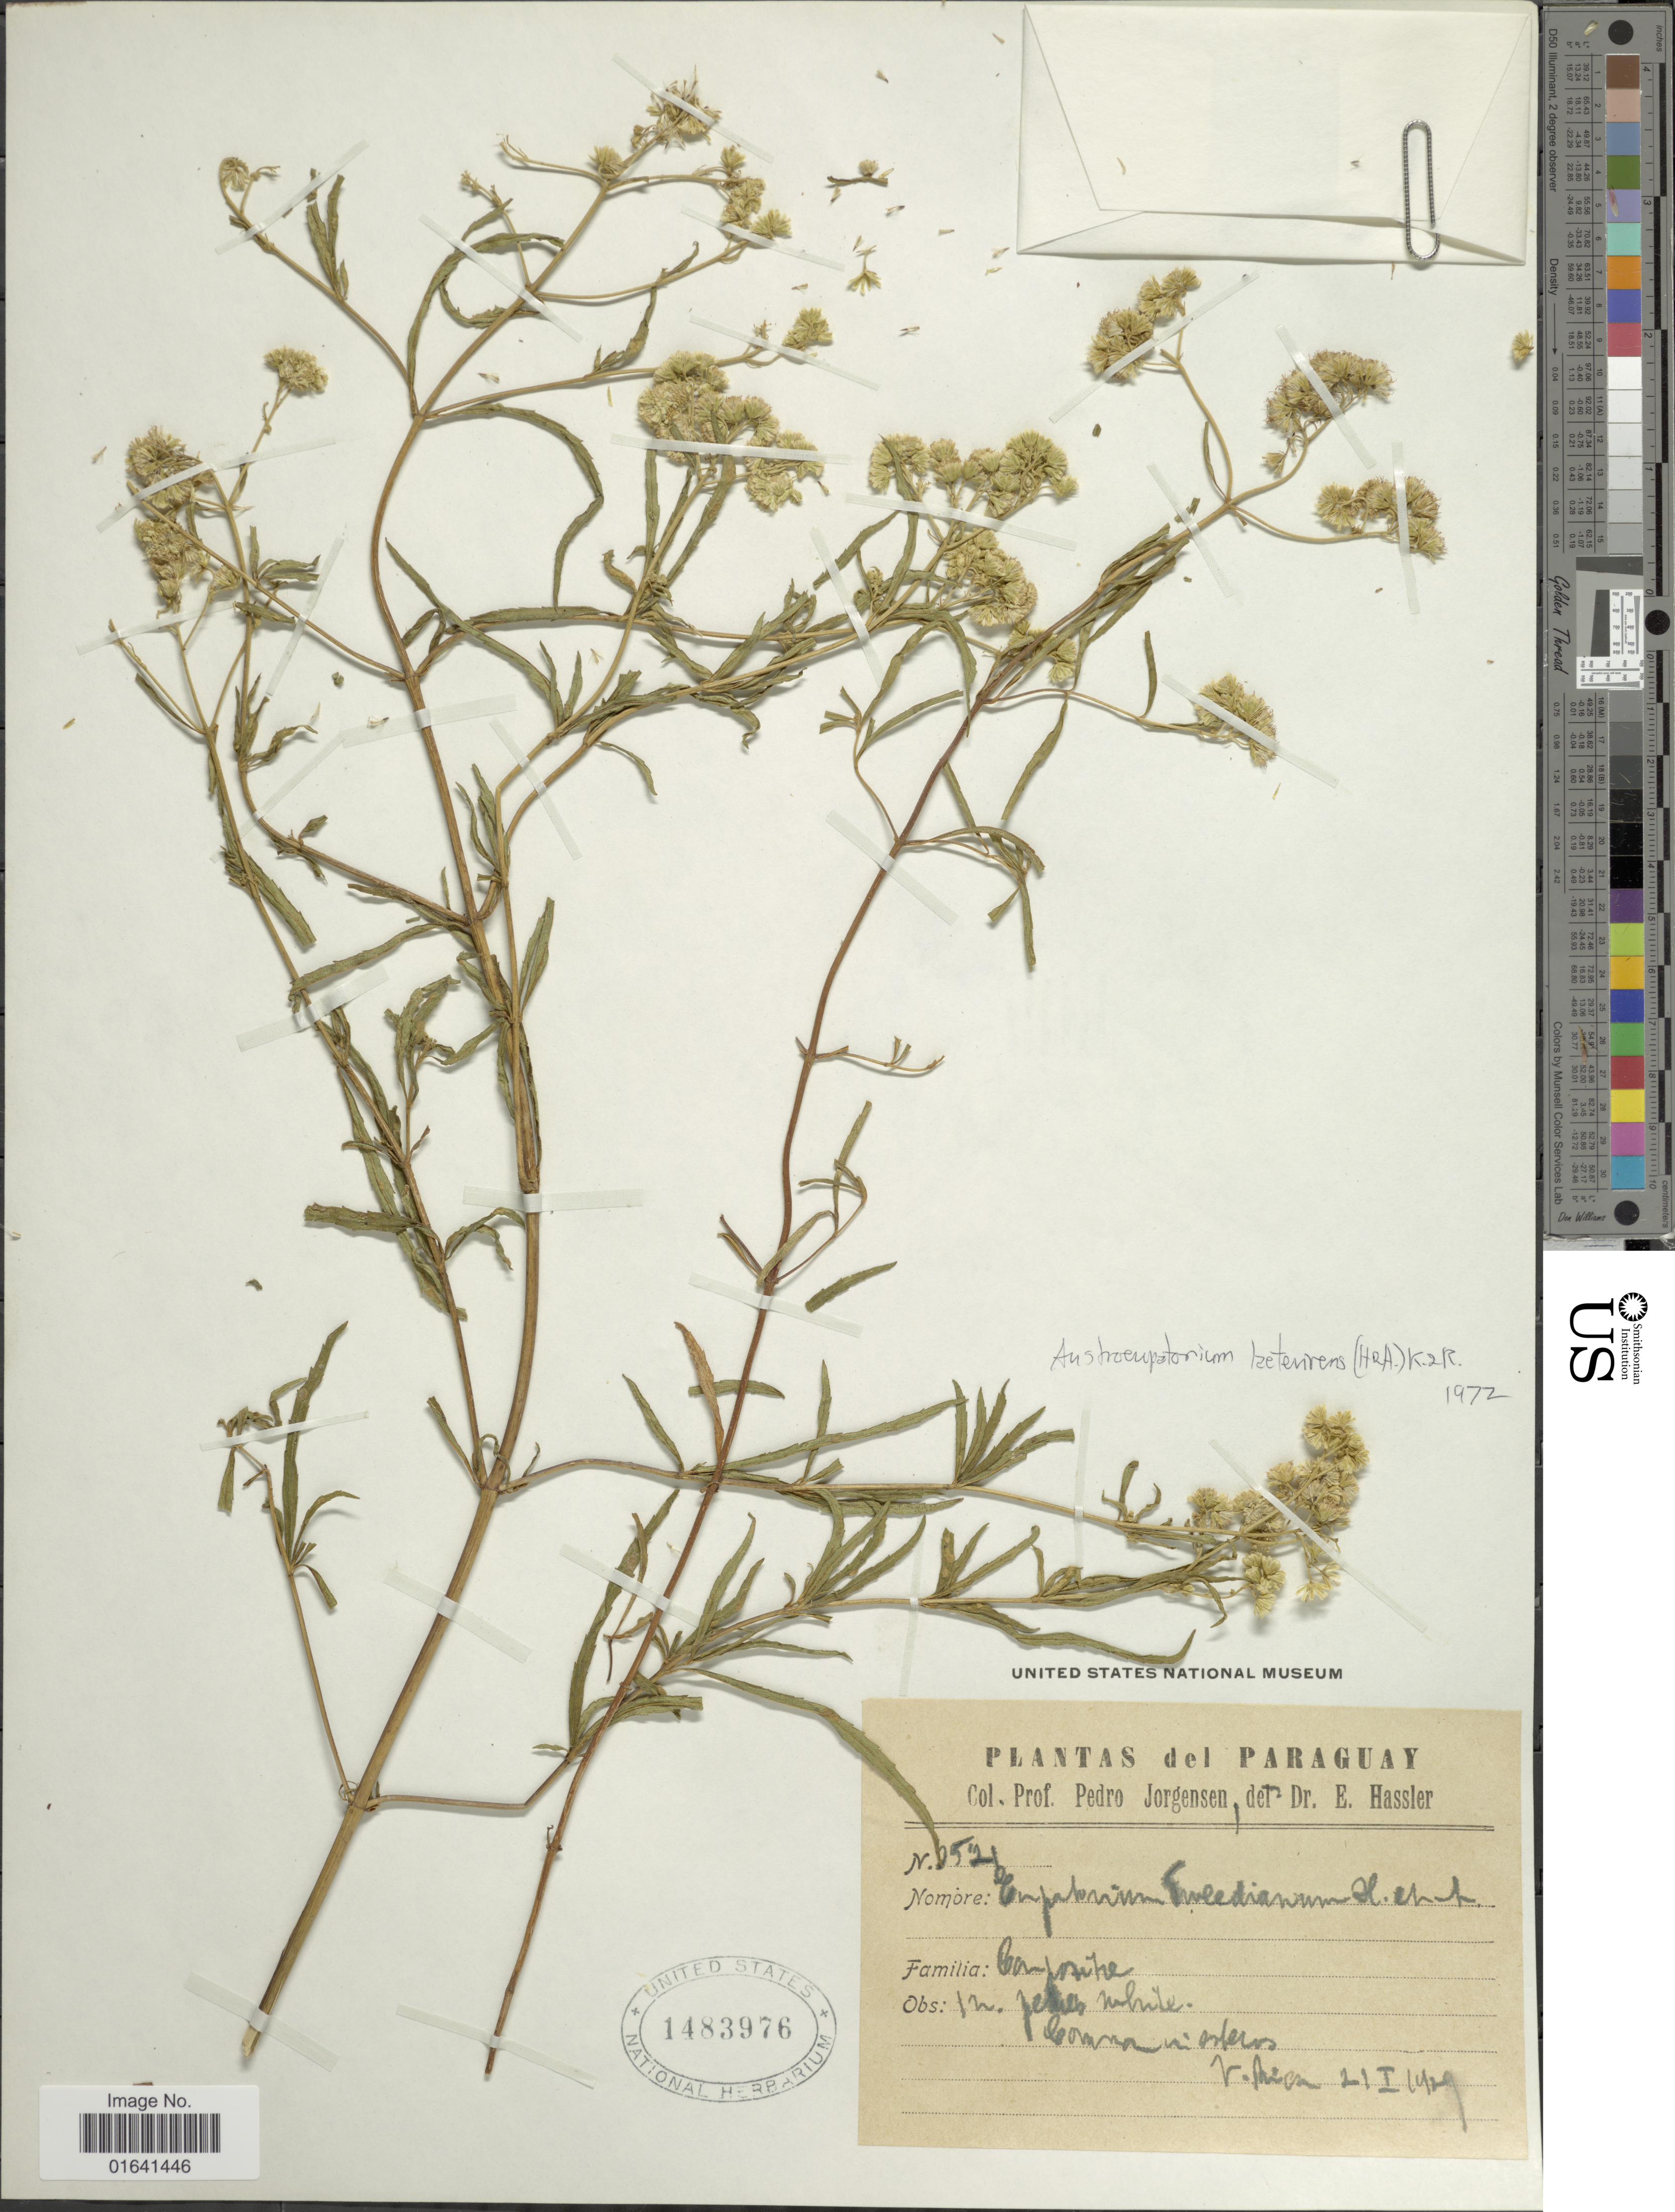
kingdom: Plantae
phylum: Tracheophyta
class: Magnoliopsida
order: Asterales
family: Asteraceae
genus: Austroeupatorium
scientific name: Austroeupatorium laete-virens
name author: (Hook. & Arn.) R.M. King & H. Rob.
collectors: P. Jörgensen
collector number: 521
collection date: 1929-01-21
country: Paraguay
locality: V. Rica.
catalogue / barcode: US 1483976